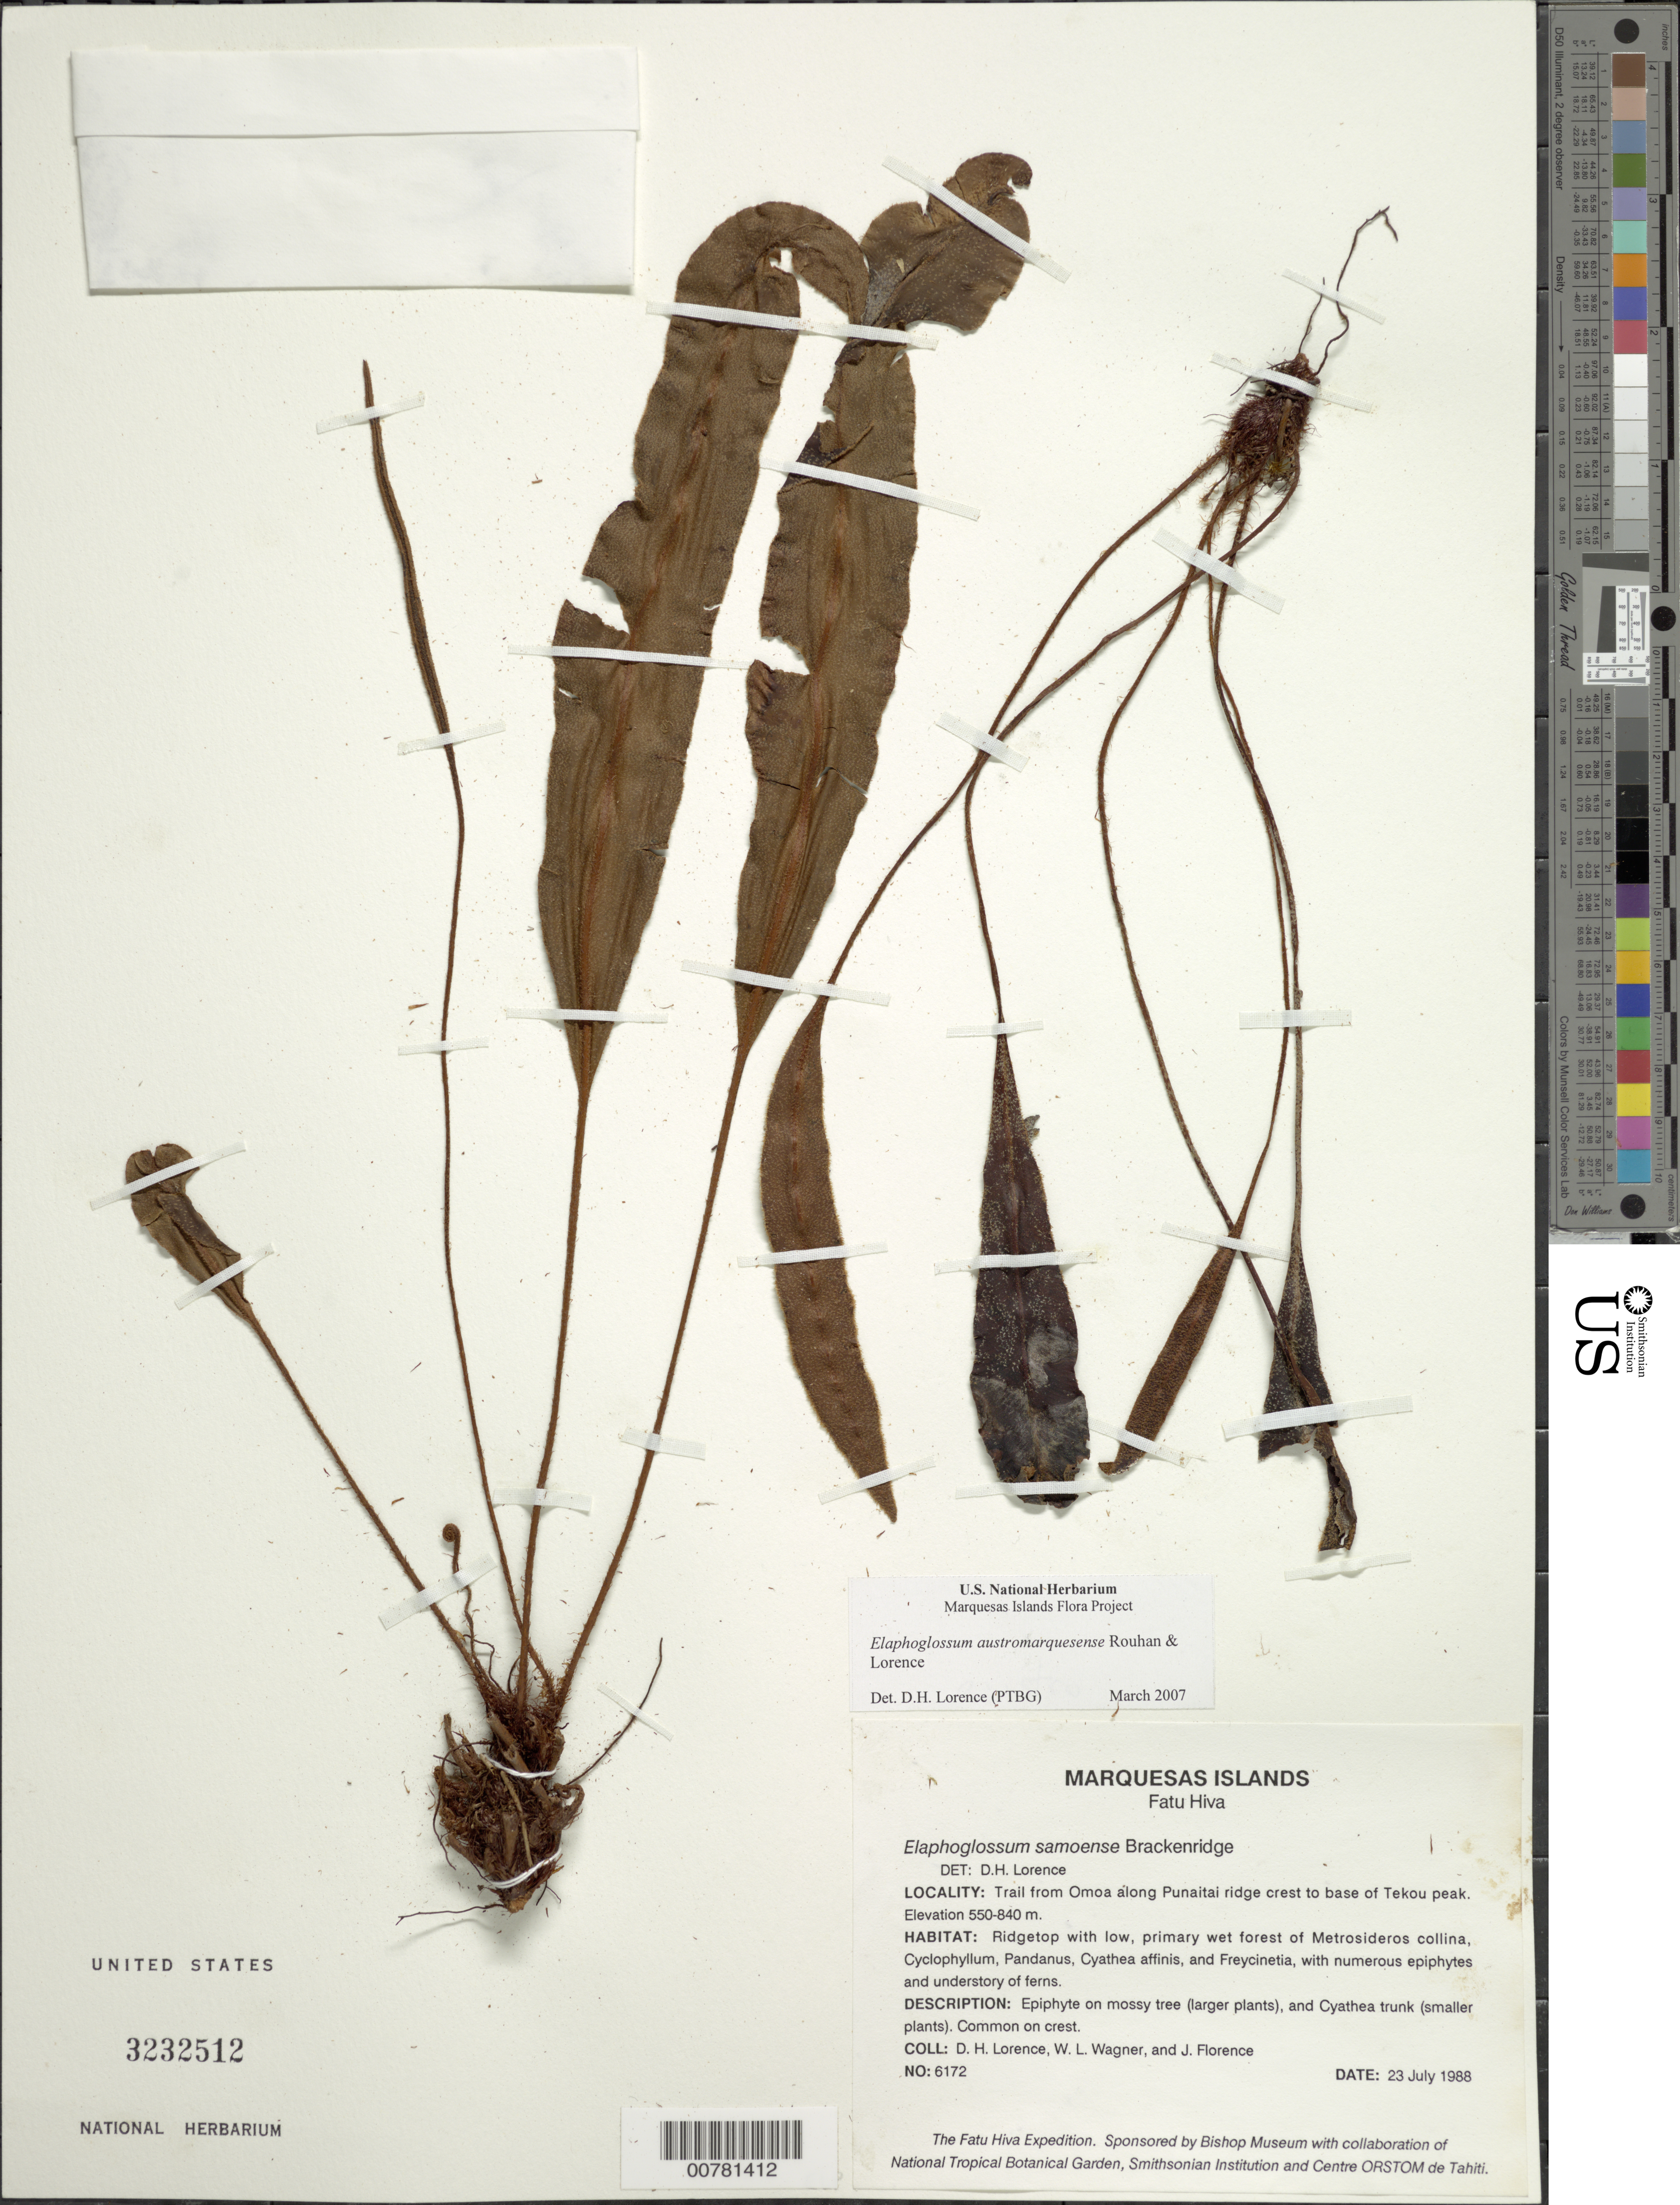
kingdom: Plantae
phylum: Tracheophyta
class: Polypodiopsida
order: Polypodiales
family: Dryopteridaceae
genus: Elaphoglossum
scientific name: Elaphoglossum austromarquesense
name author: Rouhan & Lorence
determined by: Lorence, David H., (PTBG), National Tropical Botanical Garden (UNITED STATES)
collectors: D. Lorence, W. L. Wagner & J. Florence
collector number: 6172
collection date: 1988-07-23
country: French Polynesia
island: Fatu Hiva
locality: Trail from 'Omo'a along Punaitai ridge crest to base of Tekou peak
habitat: Ridgetop with low, primary wet forest; common on crest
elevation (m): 550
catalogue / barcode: US 3232512